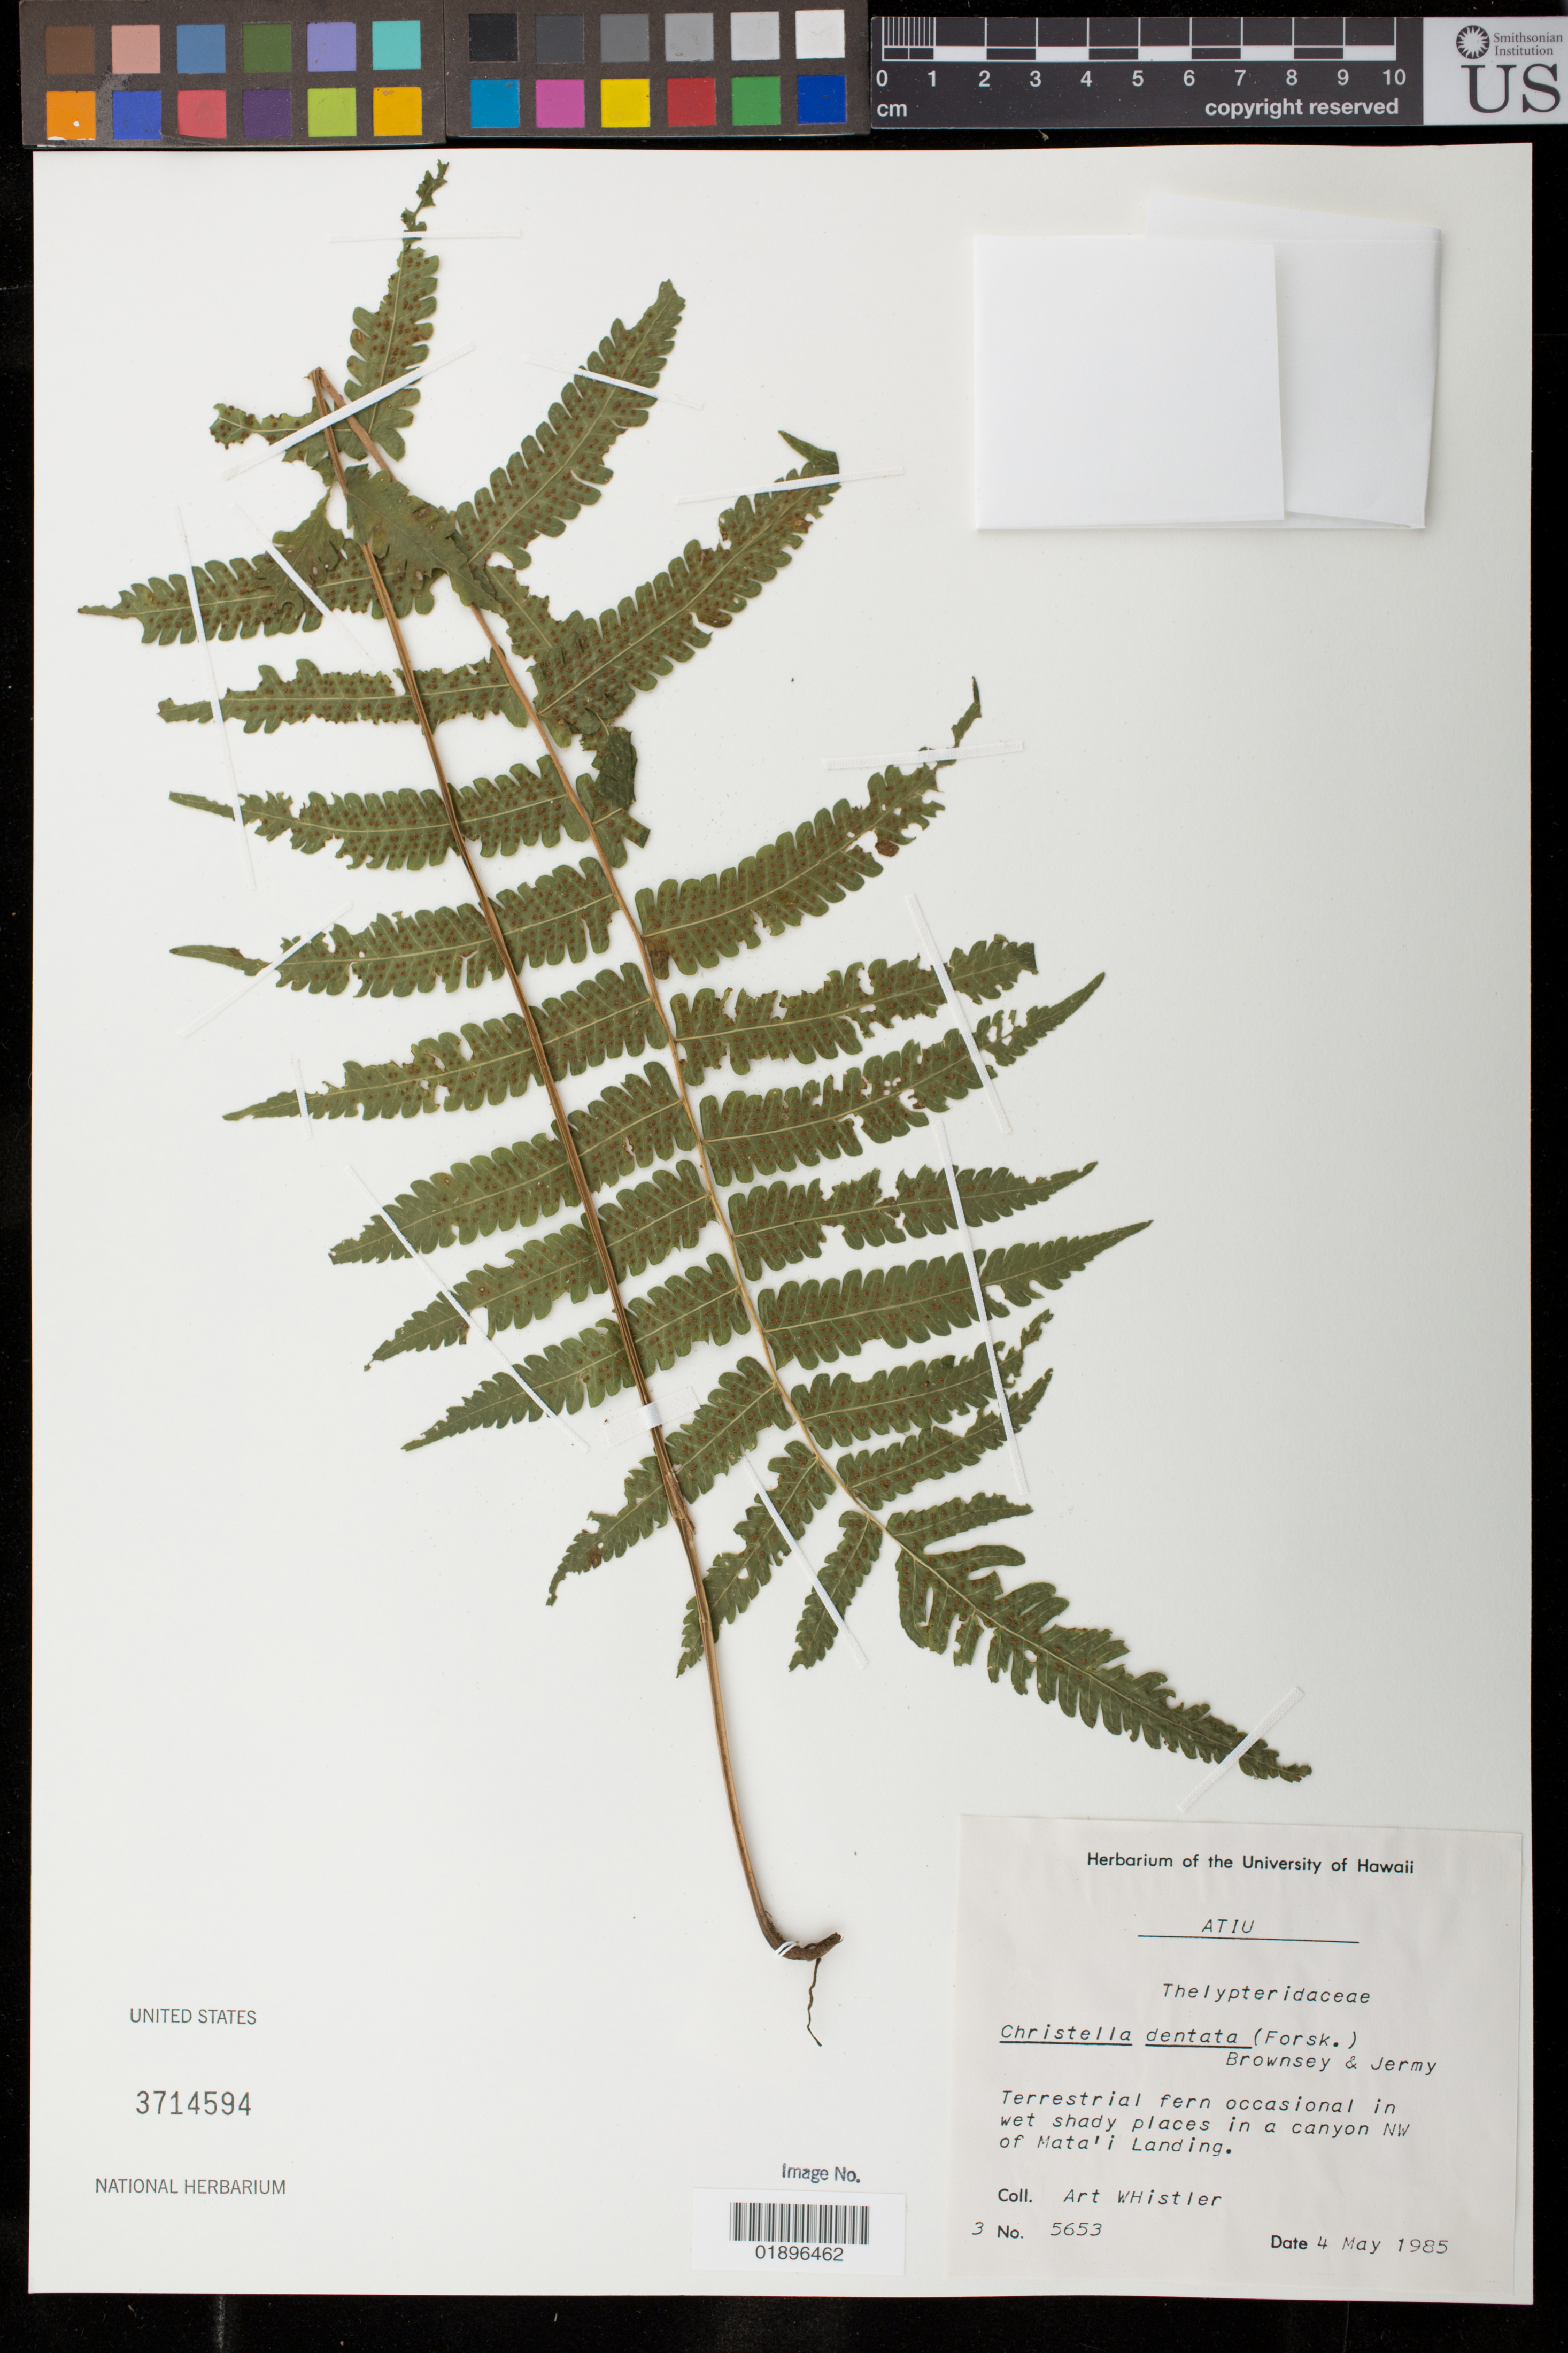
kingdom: Plantae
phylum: Tracheophyta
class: Polypodiopsida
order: Polypodiales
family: Thelypteridaceae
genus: Christella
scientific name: Christella dentata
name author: (Forssk.) Brownsey & Jermy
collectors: A. Whistler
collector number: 5653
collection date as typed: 04 May 1985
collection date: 1985-05-04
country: Cook Islands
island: Atiu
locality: Canyon NW of Mata'i Landing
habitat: Wet shady places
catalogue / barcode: US 3714594